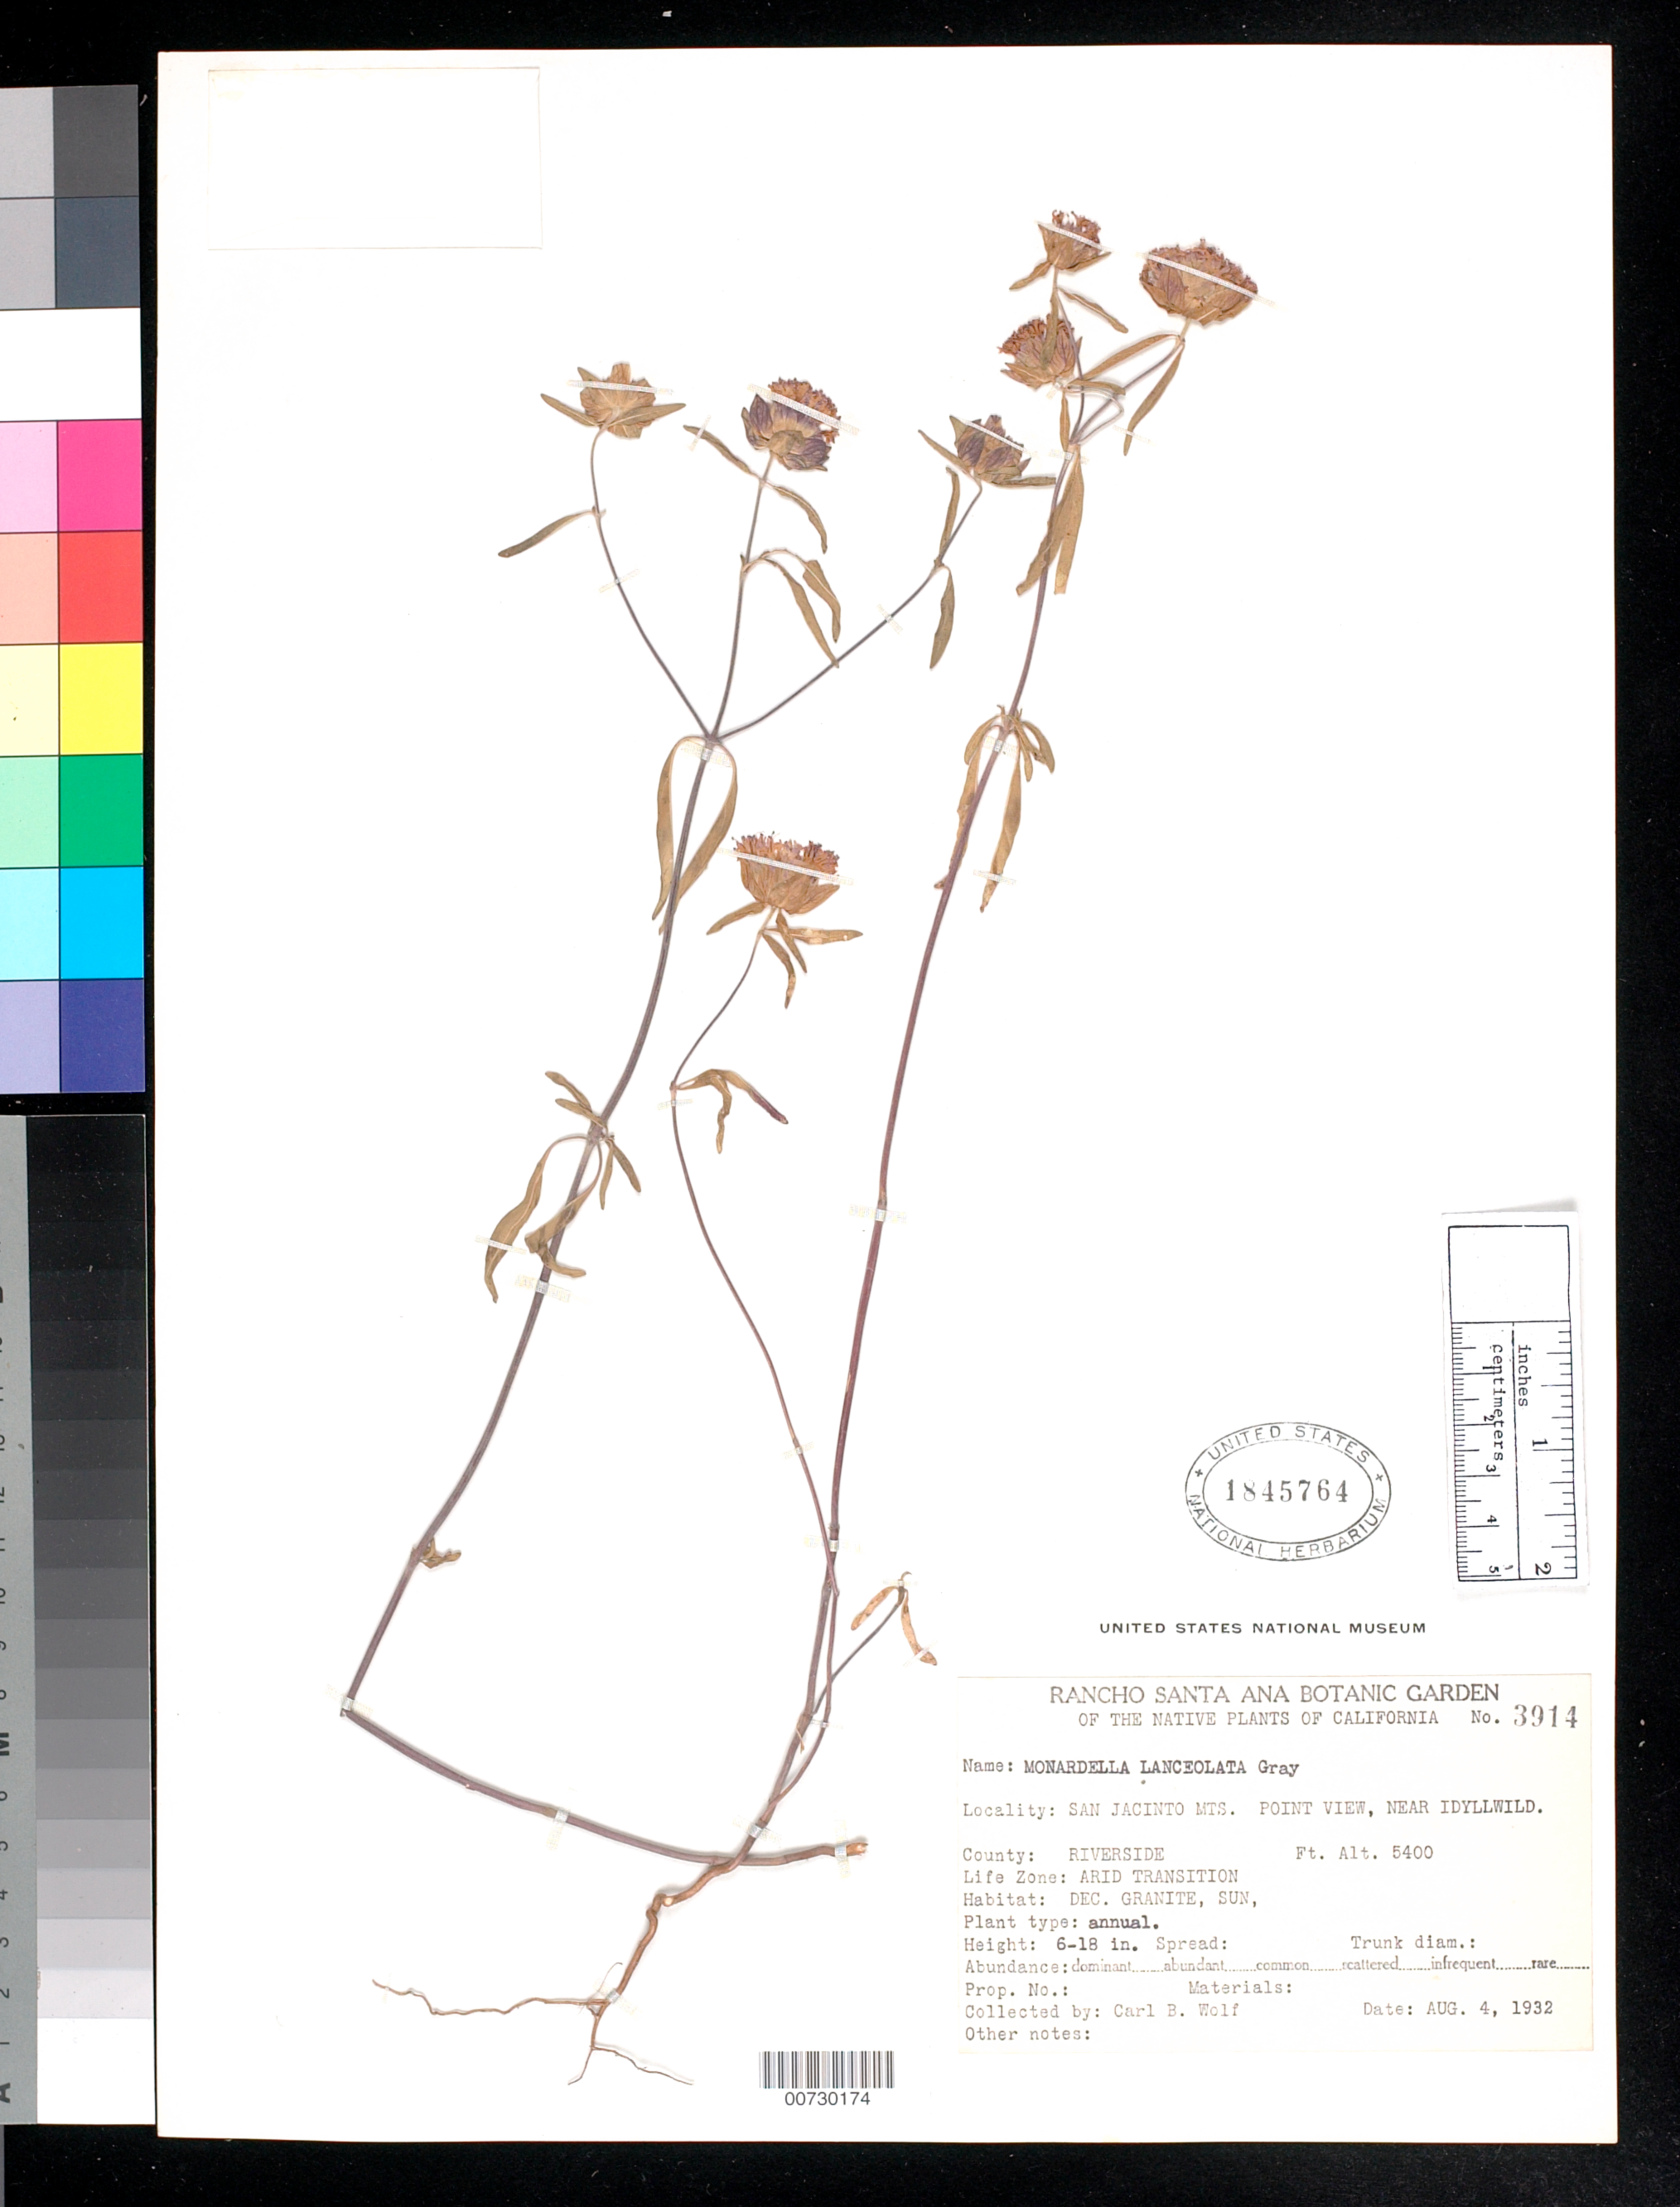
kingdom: Plantae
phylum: Tracheophyta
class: Magnoliopsida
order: Lamiales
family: Lamiaceae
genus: Monardella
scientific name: Monardella lanceolata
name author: A. Gray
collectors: C. B. Wolf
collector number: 3914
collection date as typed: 4 Aug 1932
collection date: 1932-08-04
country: United States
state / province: California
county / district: Riverside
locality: San Jacinto Mts. Point View, near Idyllwild.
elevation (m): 1646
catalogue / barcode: US 1845764